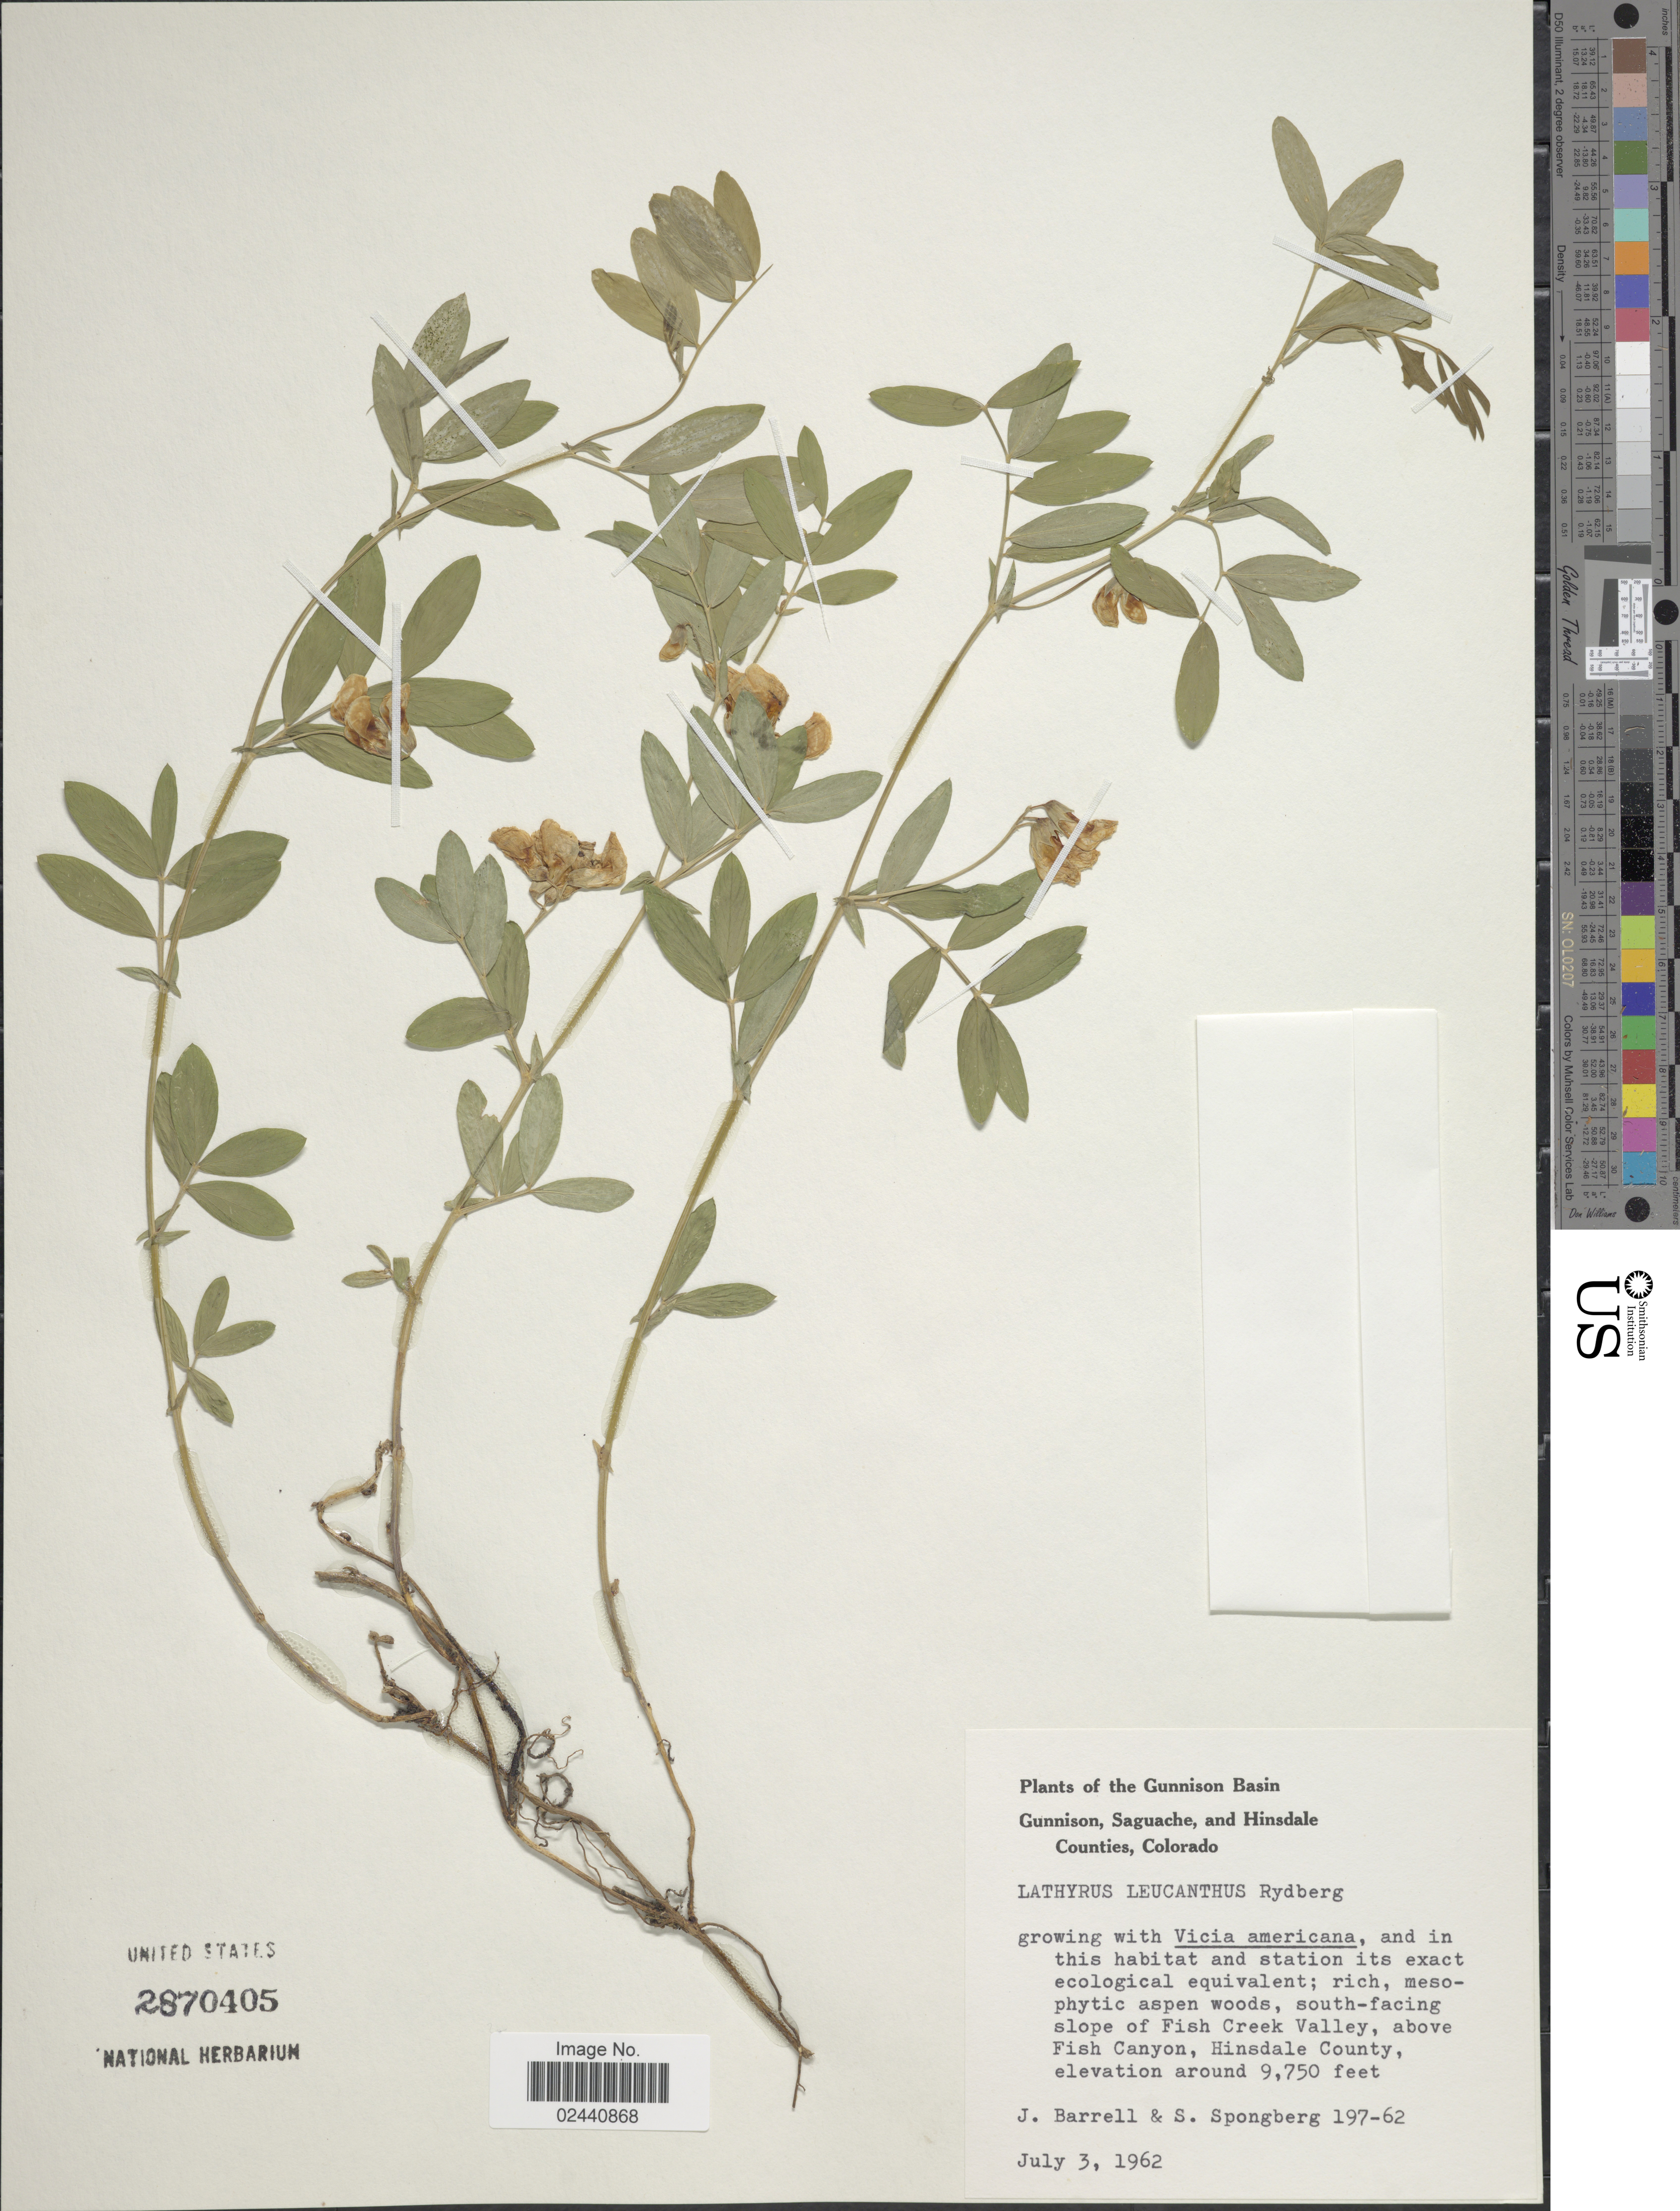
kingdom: Plantae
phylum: Tracheophyta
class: Magnoliopsida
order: Fabales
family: Fabaceae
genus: Lathyrus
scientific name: Lathyrus leucanthus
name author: Rydb.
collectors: J. Barrell & S. A.Spongberg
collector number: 197-62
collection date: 1962-07-03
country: United States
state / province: Colorado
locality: Gunnison, Saguache, and Hinsdale Counties, south - facing slope of Fish Creek Valley, above Fish Canyon, Hinsdale County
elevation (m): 2972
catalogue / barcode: US 2870405